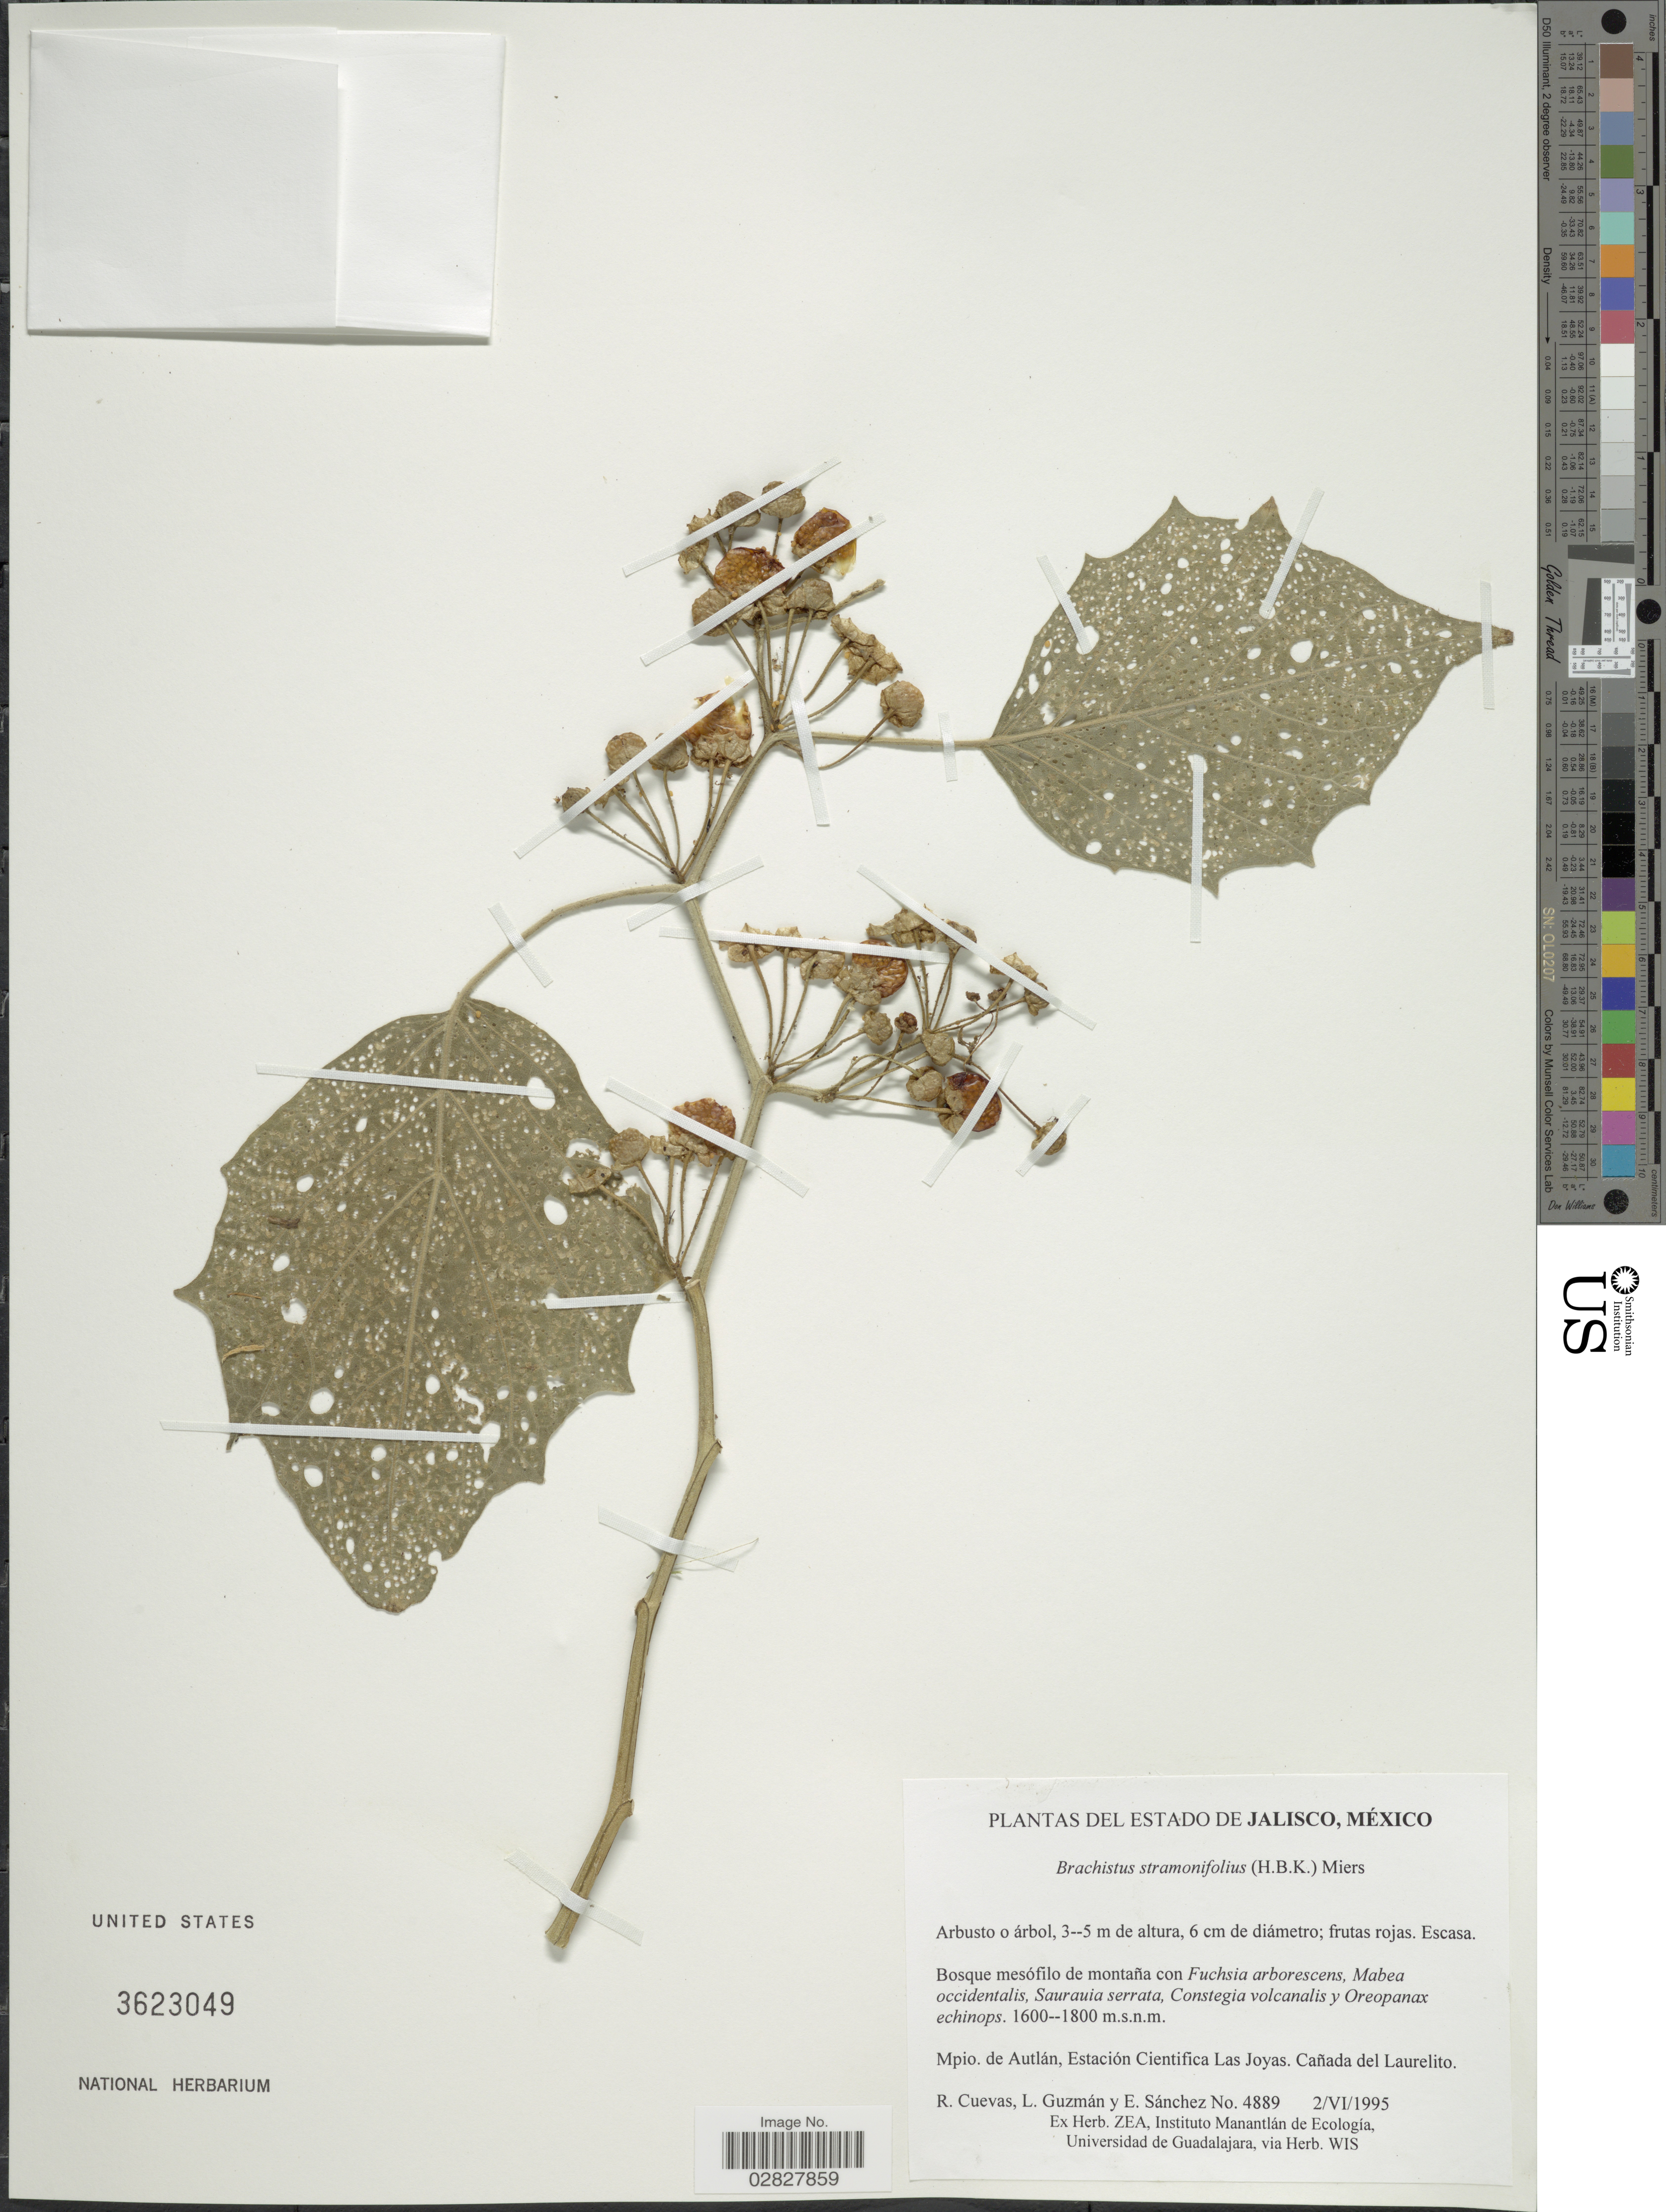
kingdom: Plantae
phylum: Tracheophyta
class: Magnoliopsida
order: Solanales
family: Solanaceae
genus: Brachistus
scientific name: Brachistus stramonifolius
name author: (Kunth) Miers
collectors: R. Cuevas, L. Guzman & E. Sanchez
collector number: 4889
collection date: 1995-06-02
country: Mexico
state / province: Jalisco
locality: Mpio. de Autlán, Estación Cientifica Las Joyas, Cañadas del Laurelito.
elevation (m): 1600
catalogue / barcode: US 3623049